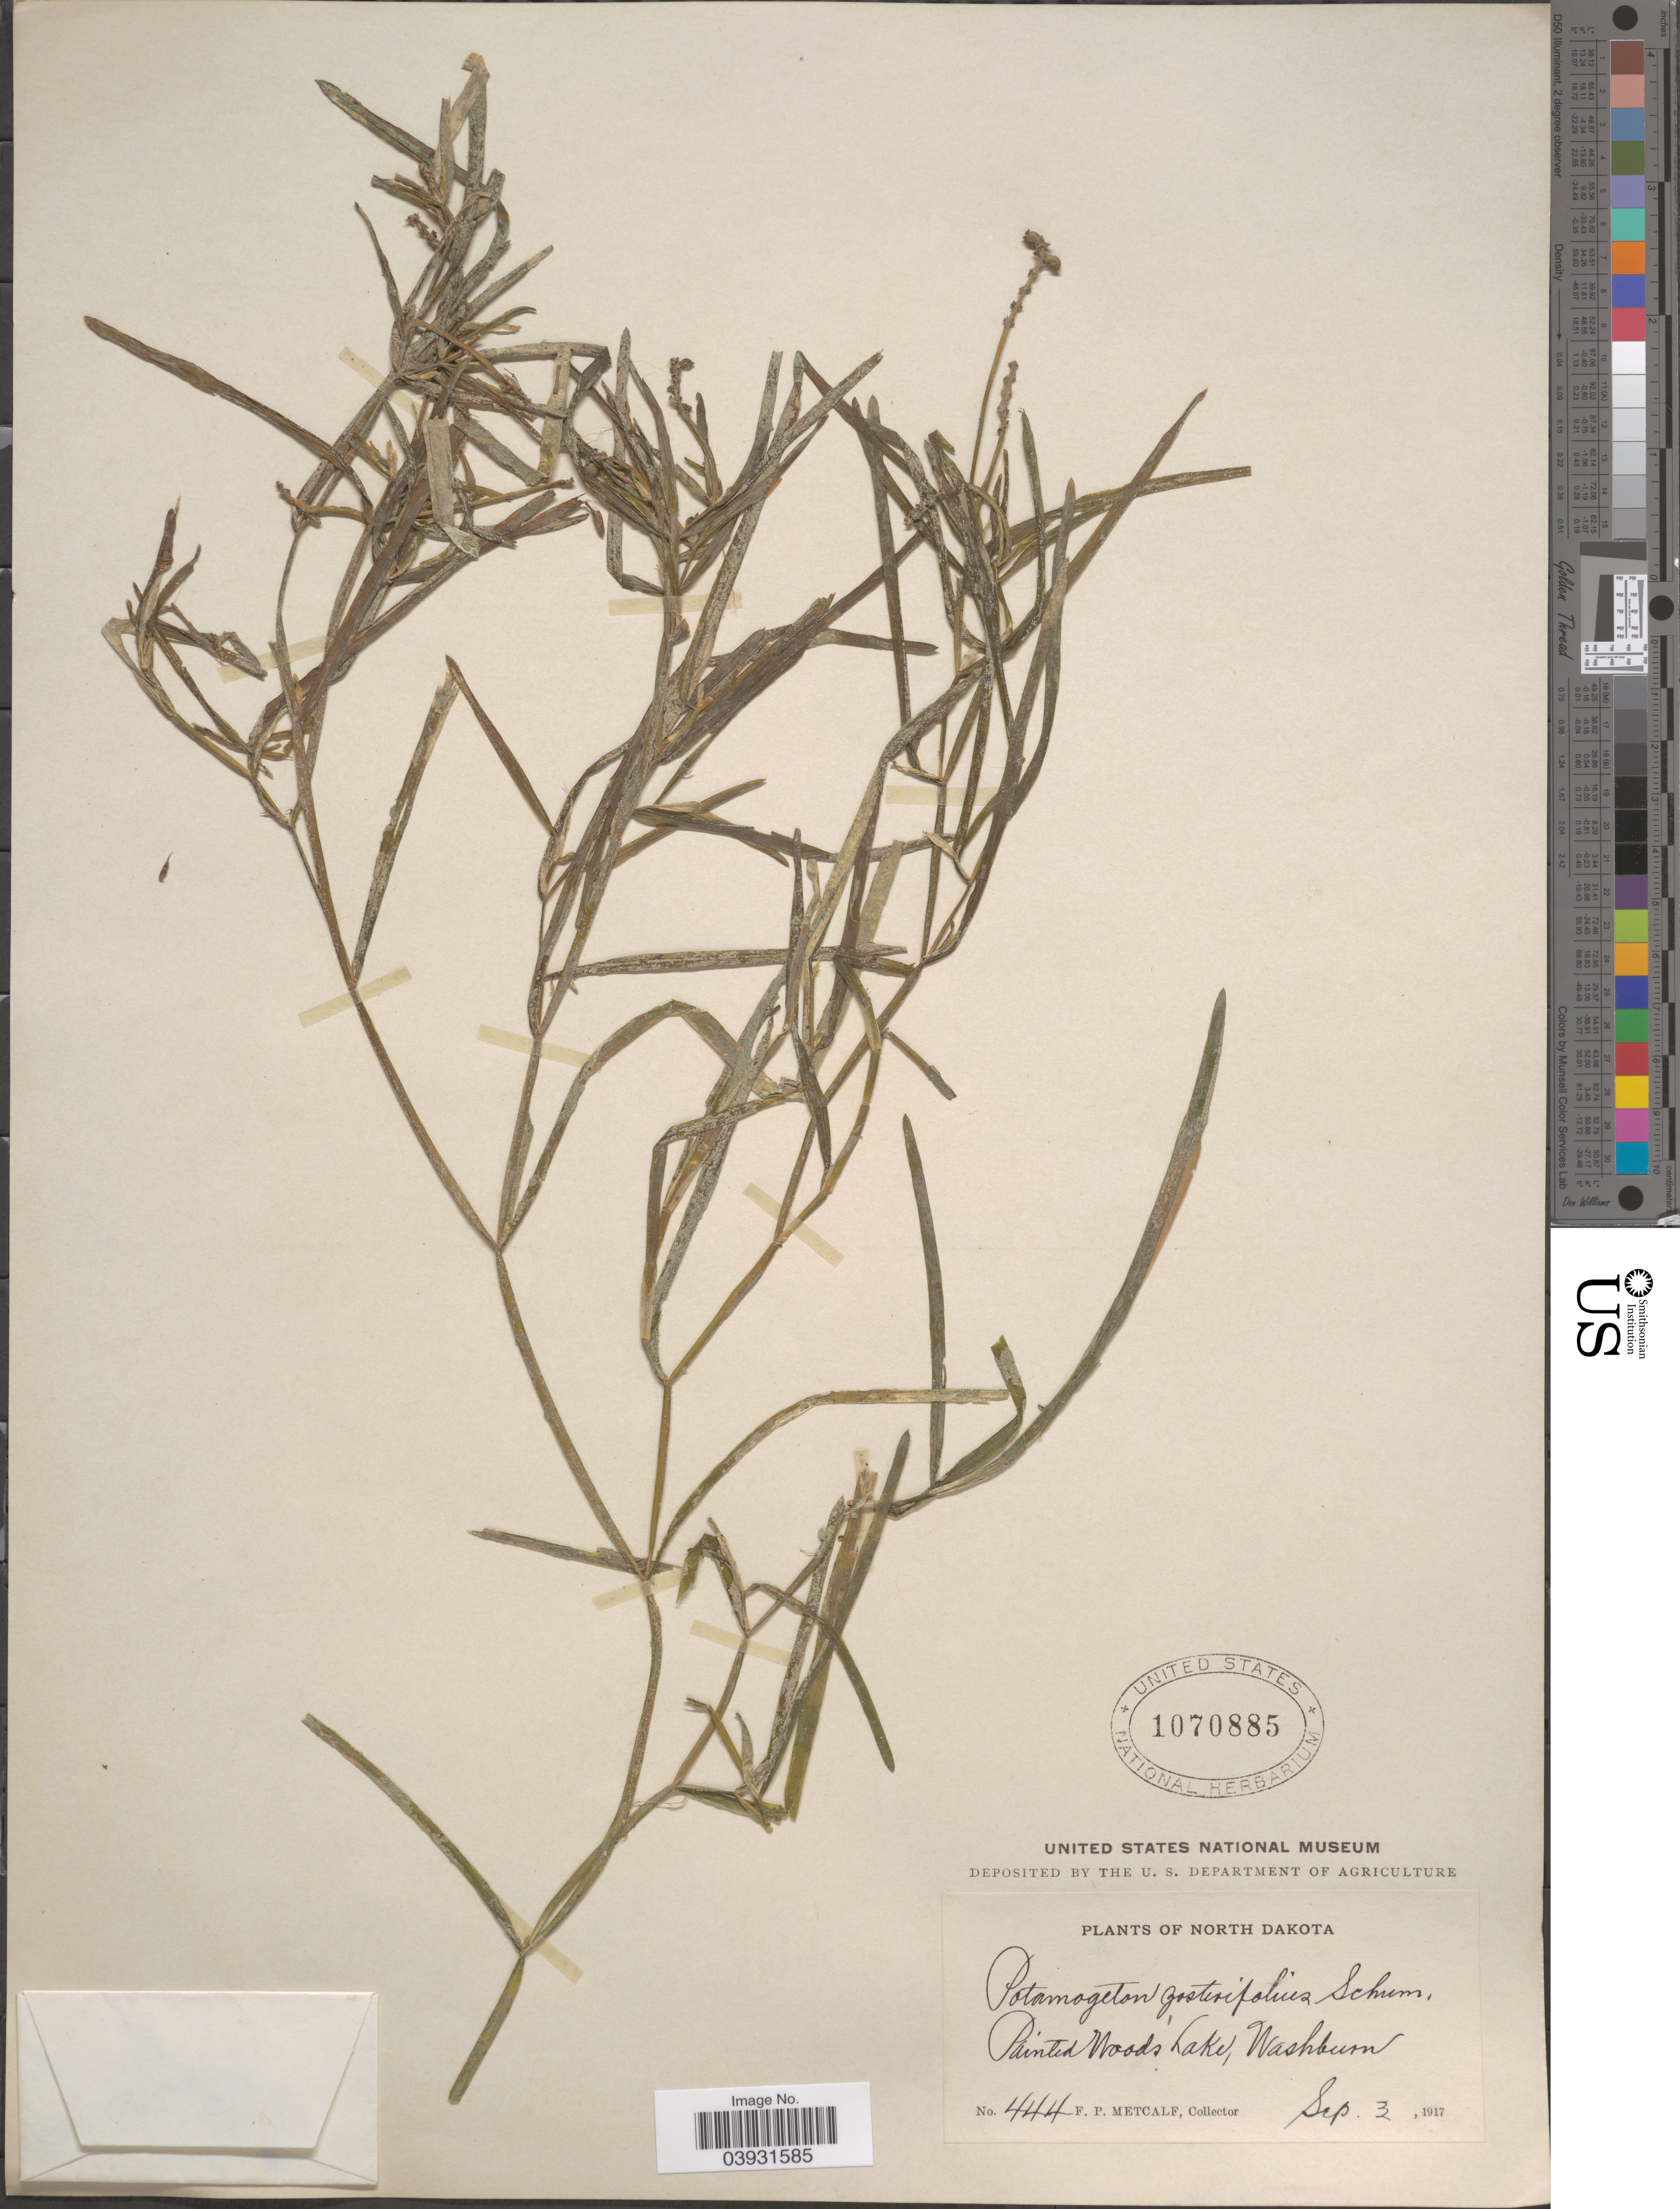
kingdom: Plantae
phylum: Tracheophyta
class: Liliopsida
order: Alismatales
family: Potamogetonaceae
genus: Potamogeton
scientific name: Potamogeton zosterifolius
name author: Schumach.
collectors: F. Metcalf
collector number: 444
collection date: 1917-09-03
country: United States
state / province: North Dakota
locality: Painted Woods Lake, Washburn.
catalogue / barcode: US 1070885